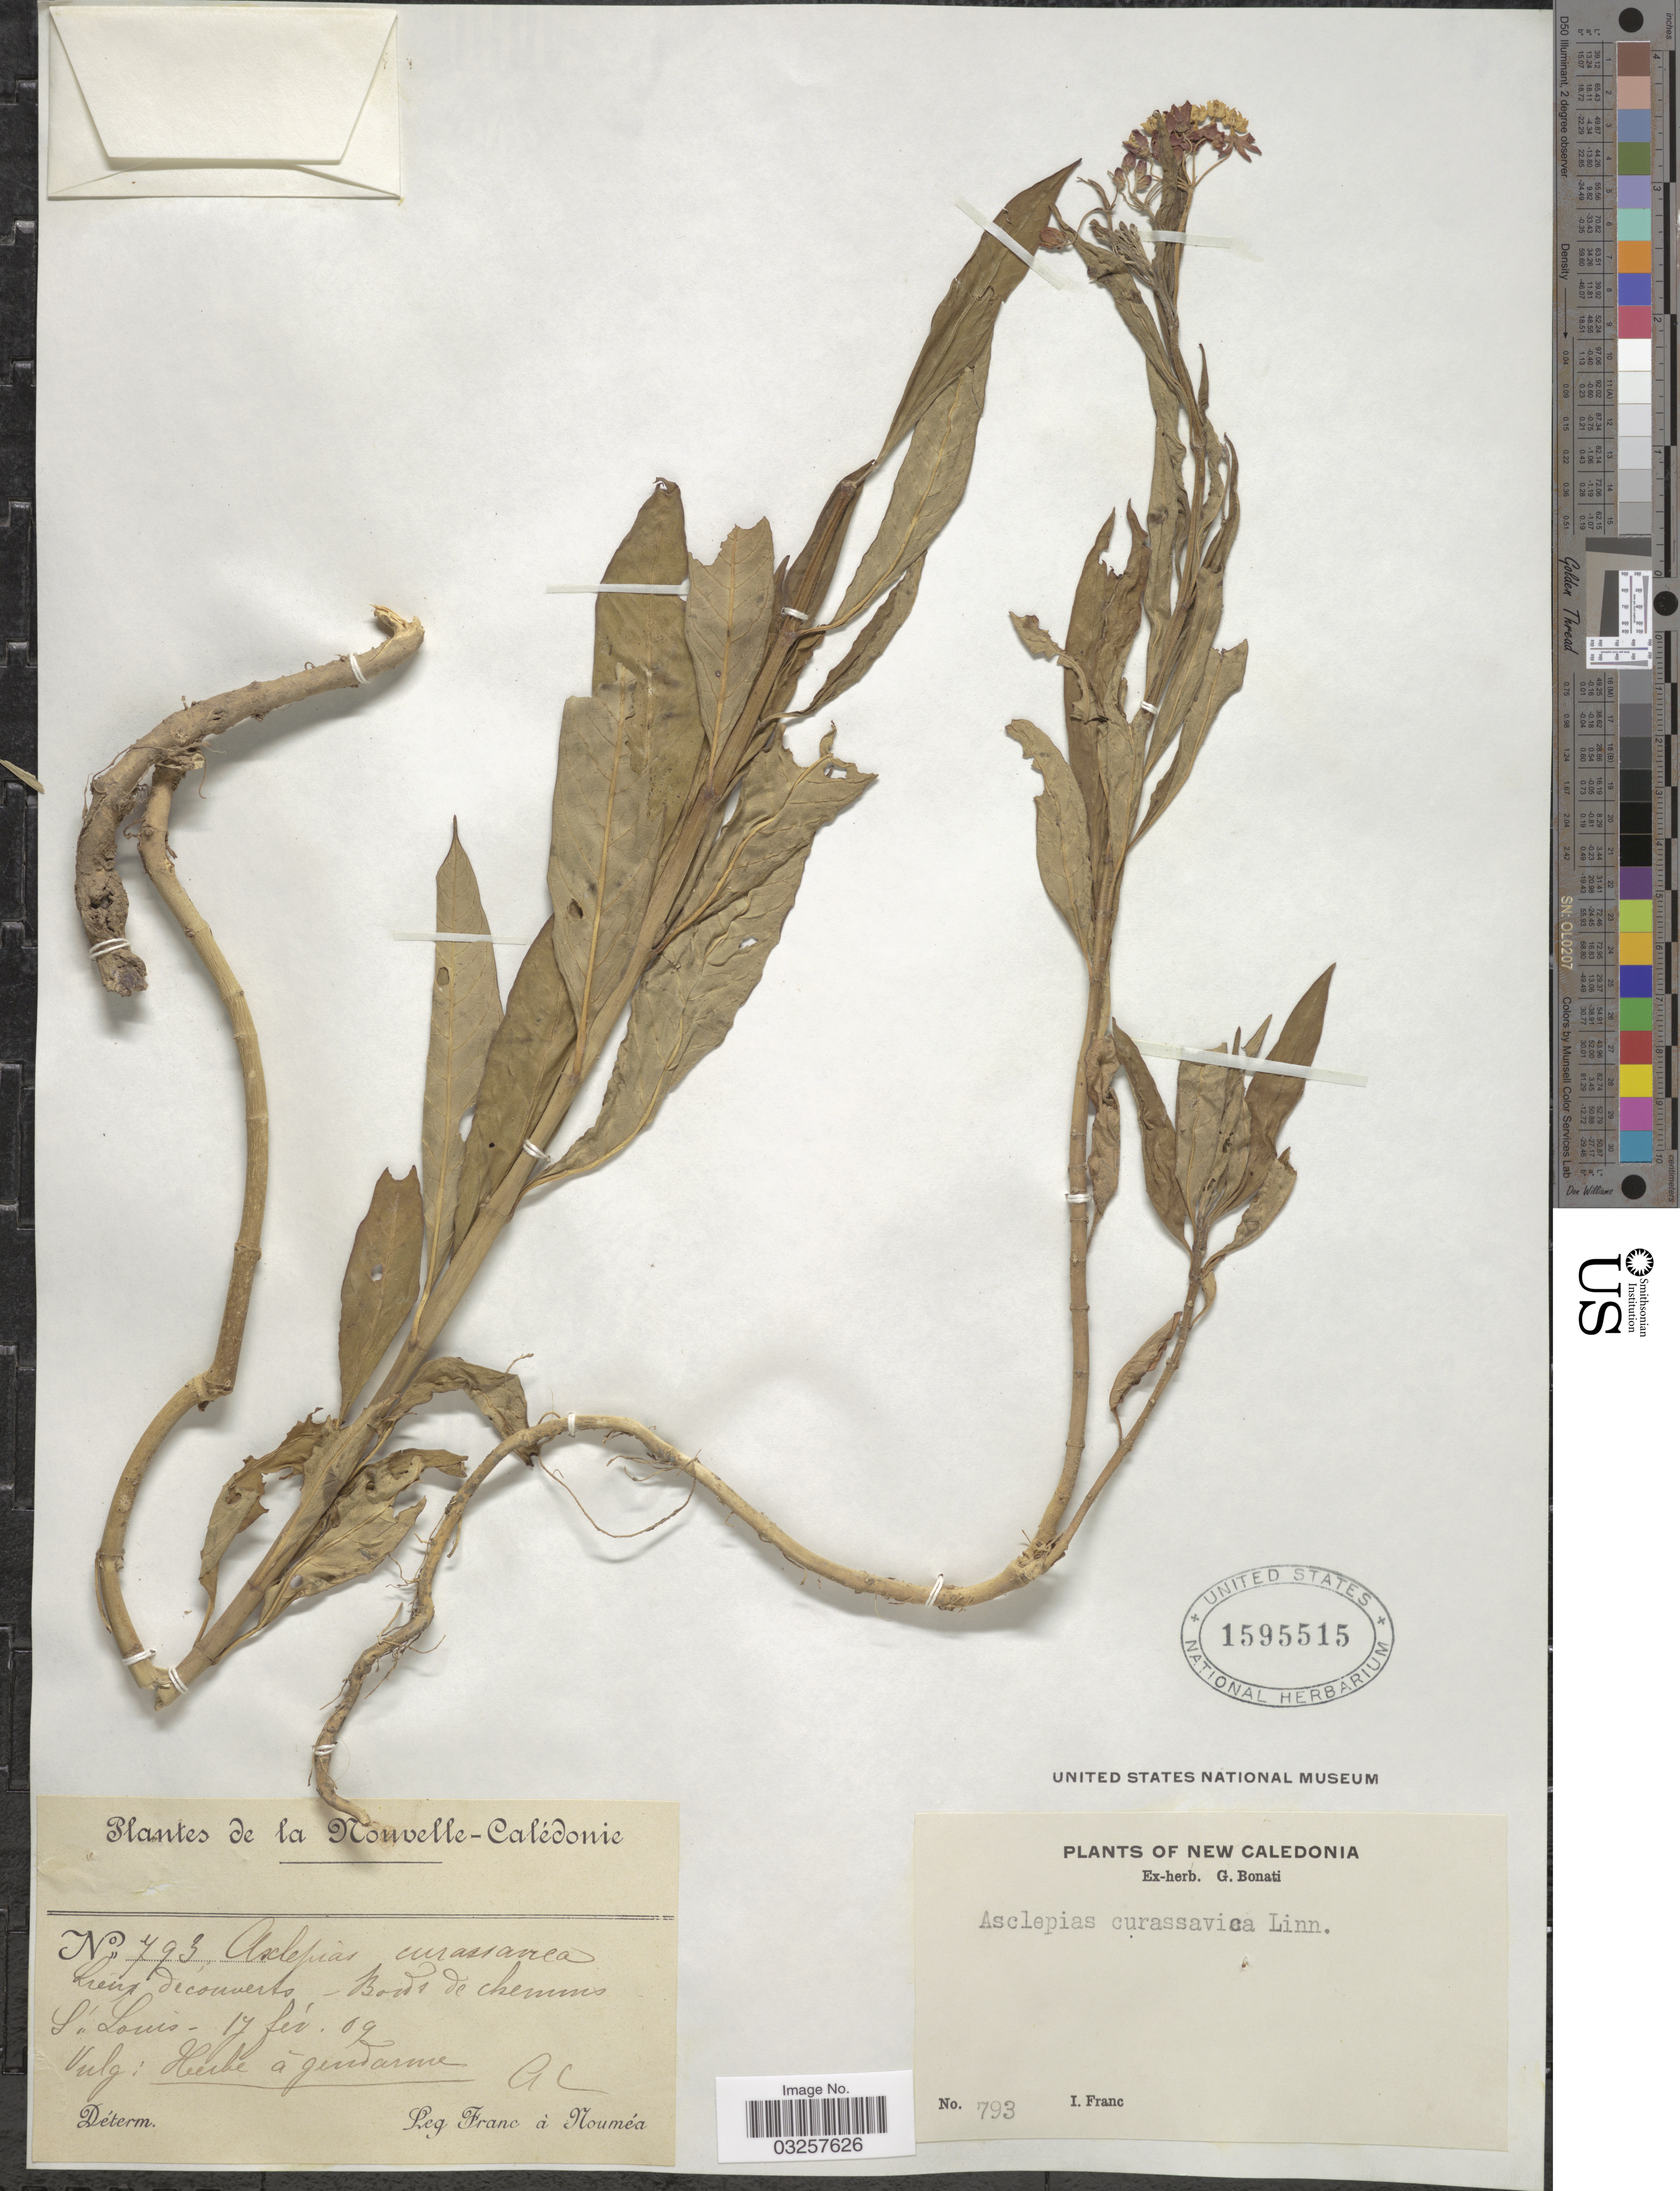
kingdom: Plantae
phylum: Tracheophyta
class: Magnoliopsida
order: Gentianales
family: Apocynaceae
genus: Asclepias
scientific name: Asclepias curassavica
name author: L.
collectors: I. Franc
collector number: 793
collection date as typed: Transcribed d/m/y: 17/2/9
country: New Caledonia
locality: Bords de chemins Lá Louis.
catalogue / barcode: US 1595515